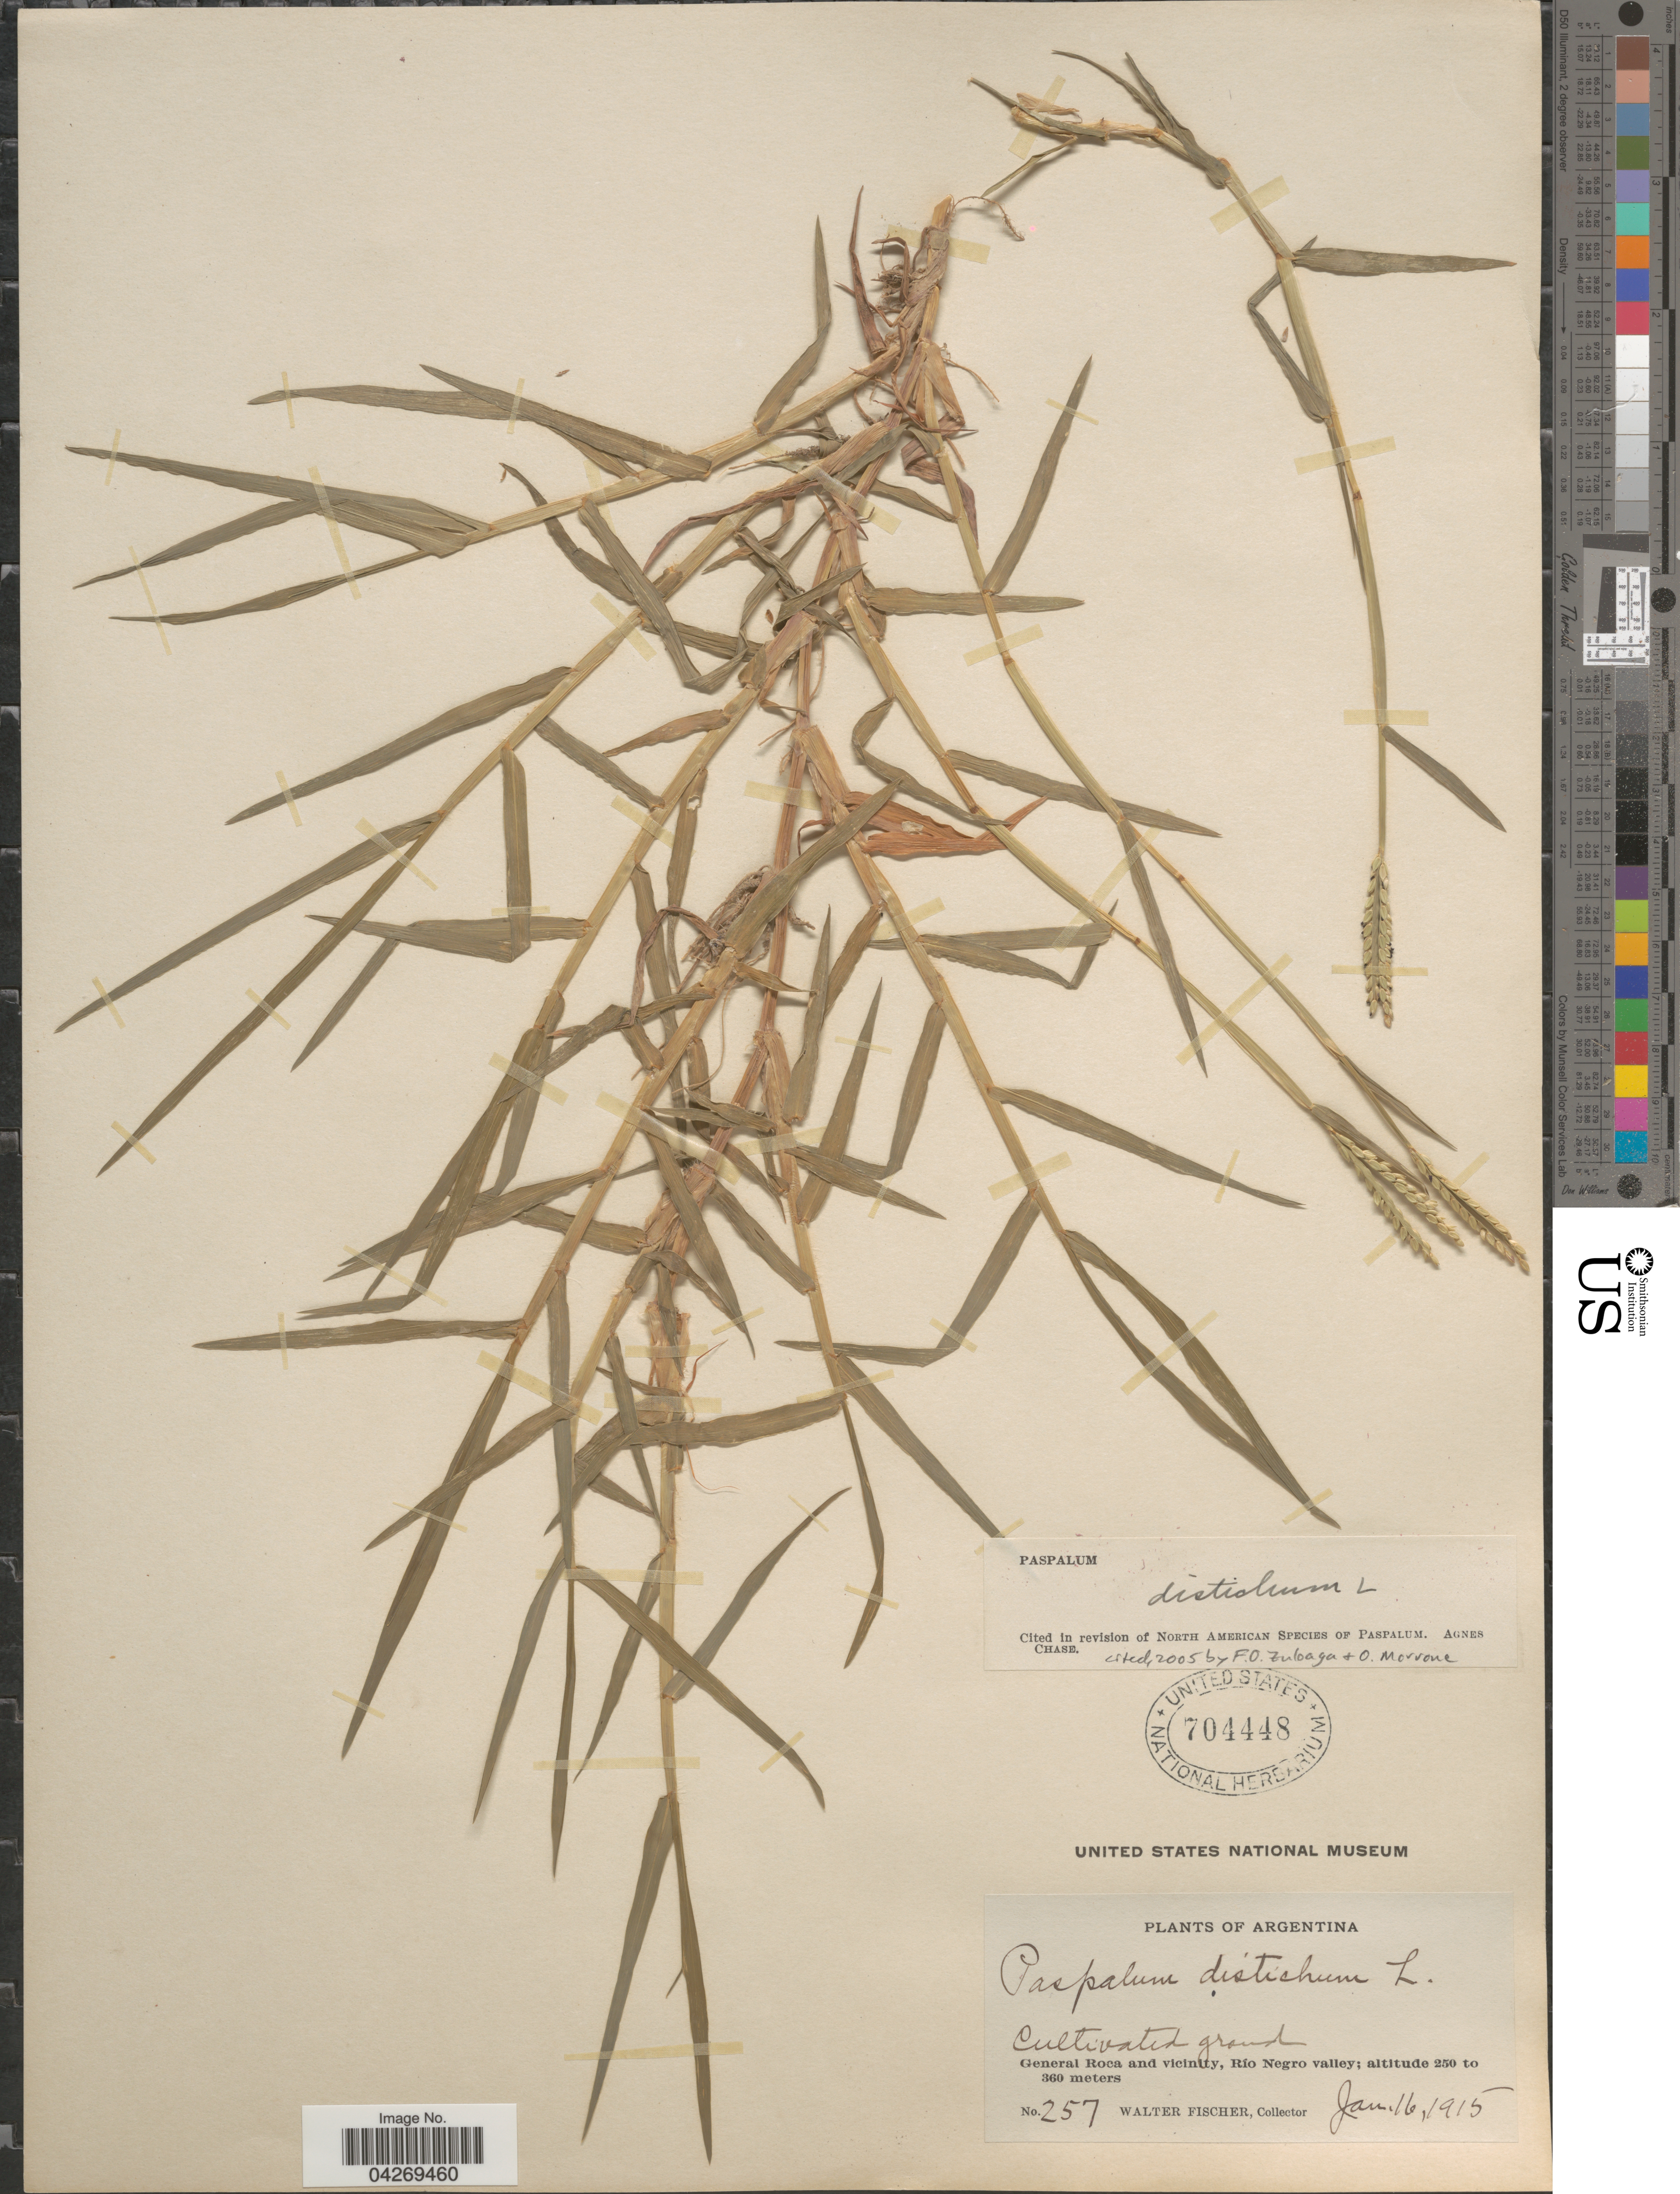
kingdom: Plantae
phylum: Tracheophyta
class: Liliopsida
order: Poales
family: Poaceae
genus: Paspalum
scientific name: Paspalum distichum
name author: L.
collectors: W. Fischer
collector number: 257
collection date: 1915-01-16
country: Argentina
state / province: Rio Negro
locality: Cultivated ground. General Roca and vicinity, Rio Negro valley.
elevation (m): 250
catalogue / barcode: US 704448